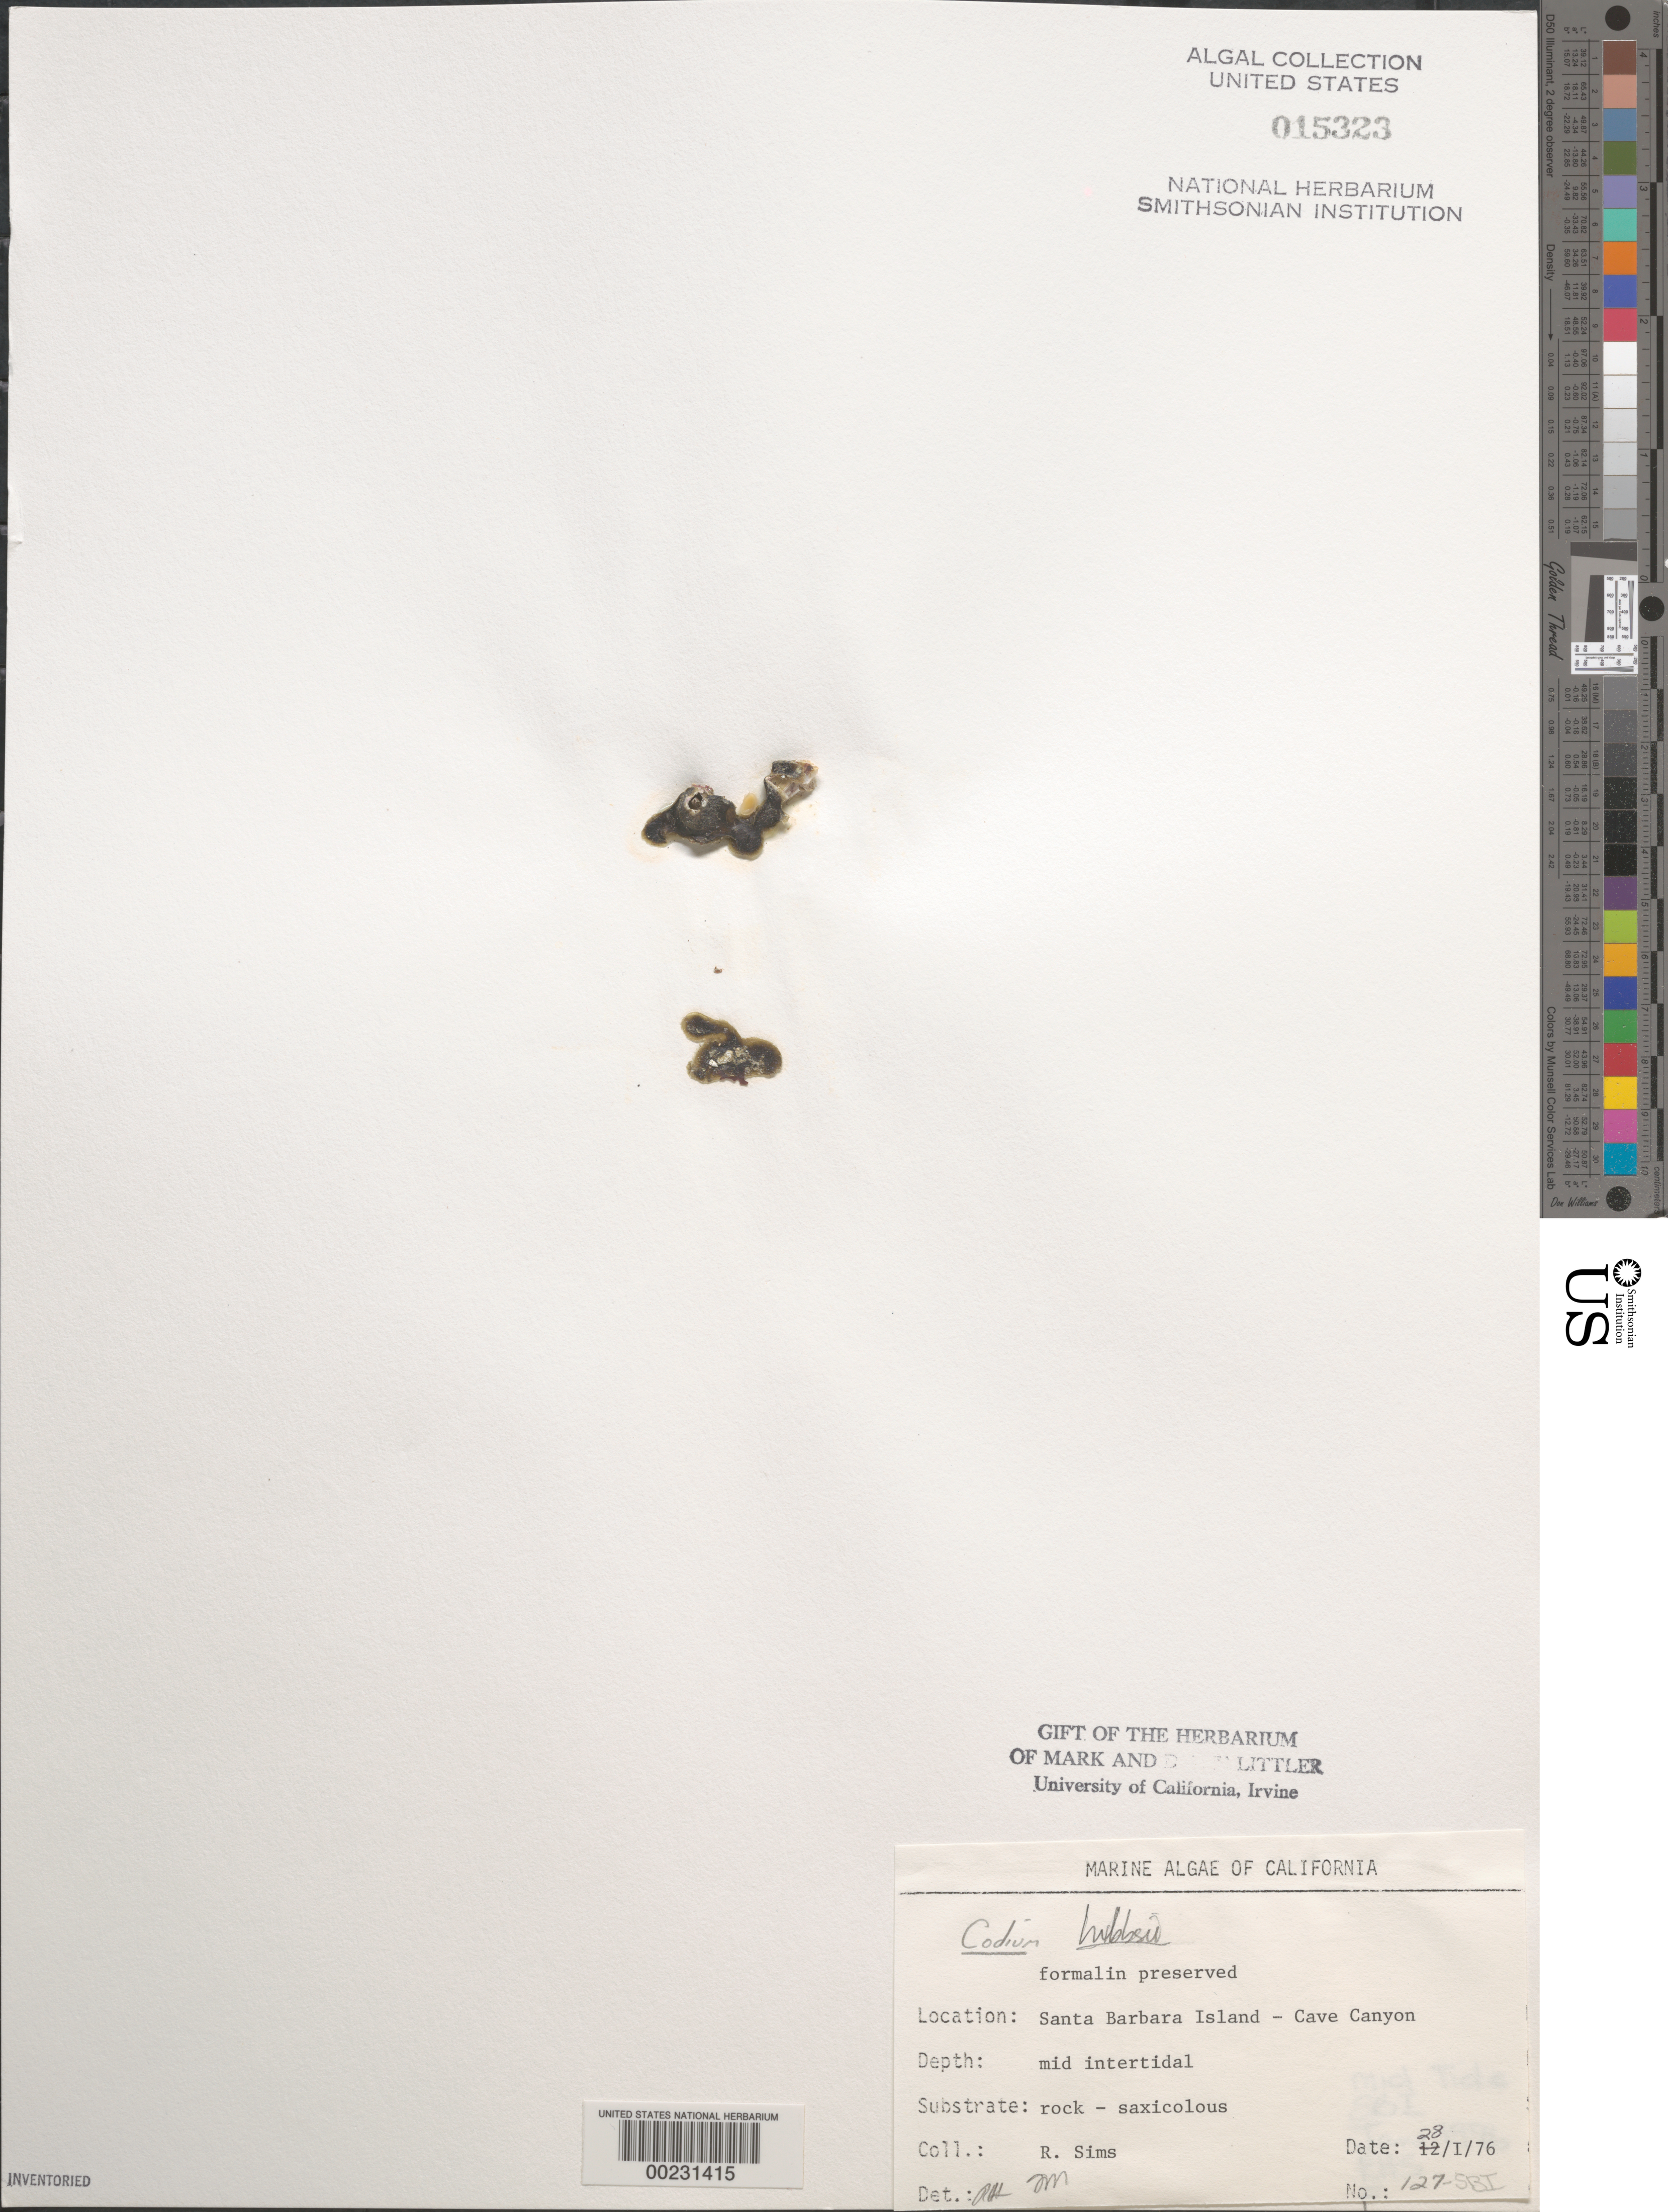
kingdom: Plantae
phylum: Chlorophyta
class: Ulvophyceae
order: Bryopsidales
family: Codiaceae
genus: Codium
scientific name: Codium hubbsii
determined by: Sims, Robert H.; Murray, S. N.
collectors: R. H. Sims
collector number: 127-sbi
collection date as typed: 28 Jan 1976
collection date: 1976-01-28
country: United States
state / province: California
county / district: Santa Barbara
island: Santa Barbara Island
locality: Cave Canyon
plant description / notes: BLM-SOCALBIGHT Rocky Intertidal Survey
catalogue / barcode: US 15323